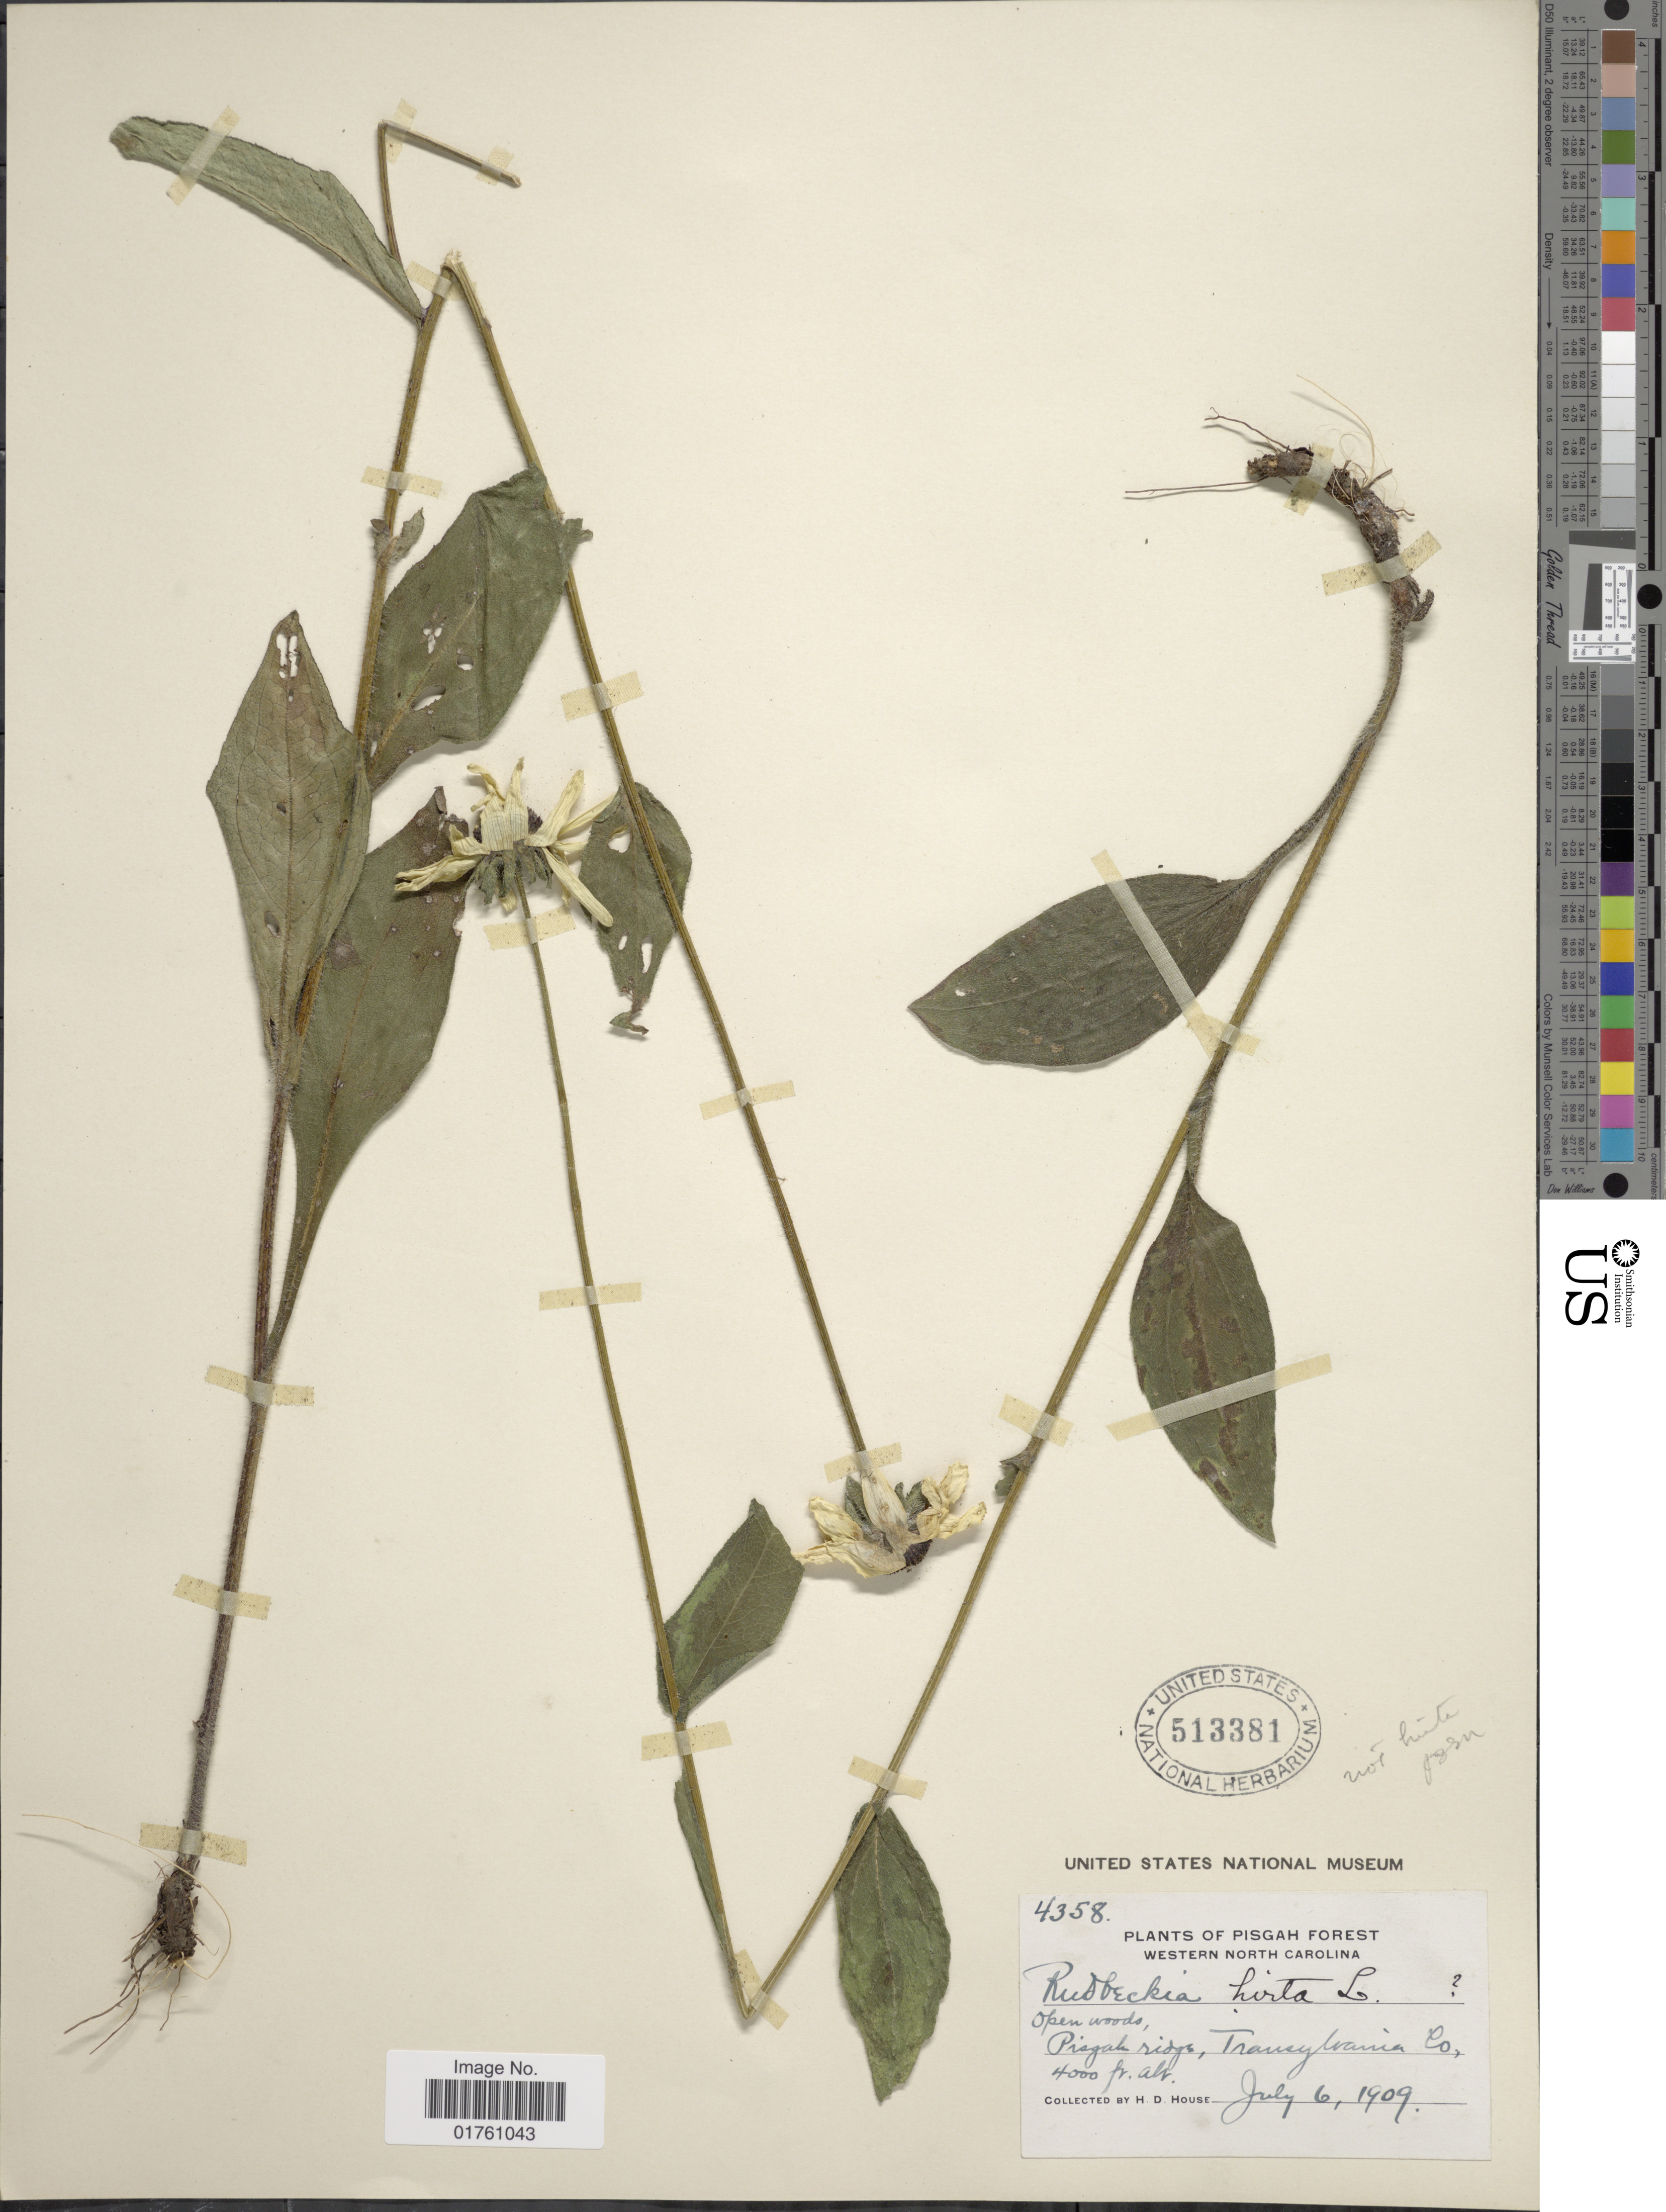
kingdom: Plantae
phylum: Tracheophyta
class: Magnoliopsida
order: Asterales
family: Asteraceae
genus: Rudbeckia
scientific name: Rudbeckia hirta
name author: L.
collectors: H. D. House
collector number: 4358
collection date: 1909-07-06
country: United States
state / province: North Carolina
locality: Pisgah Forest, Western North Carolina, Pisgah ridge, Transylvania Co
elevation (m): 1219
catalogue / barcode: US 513381